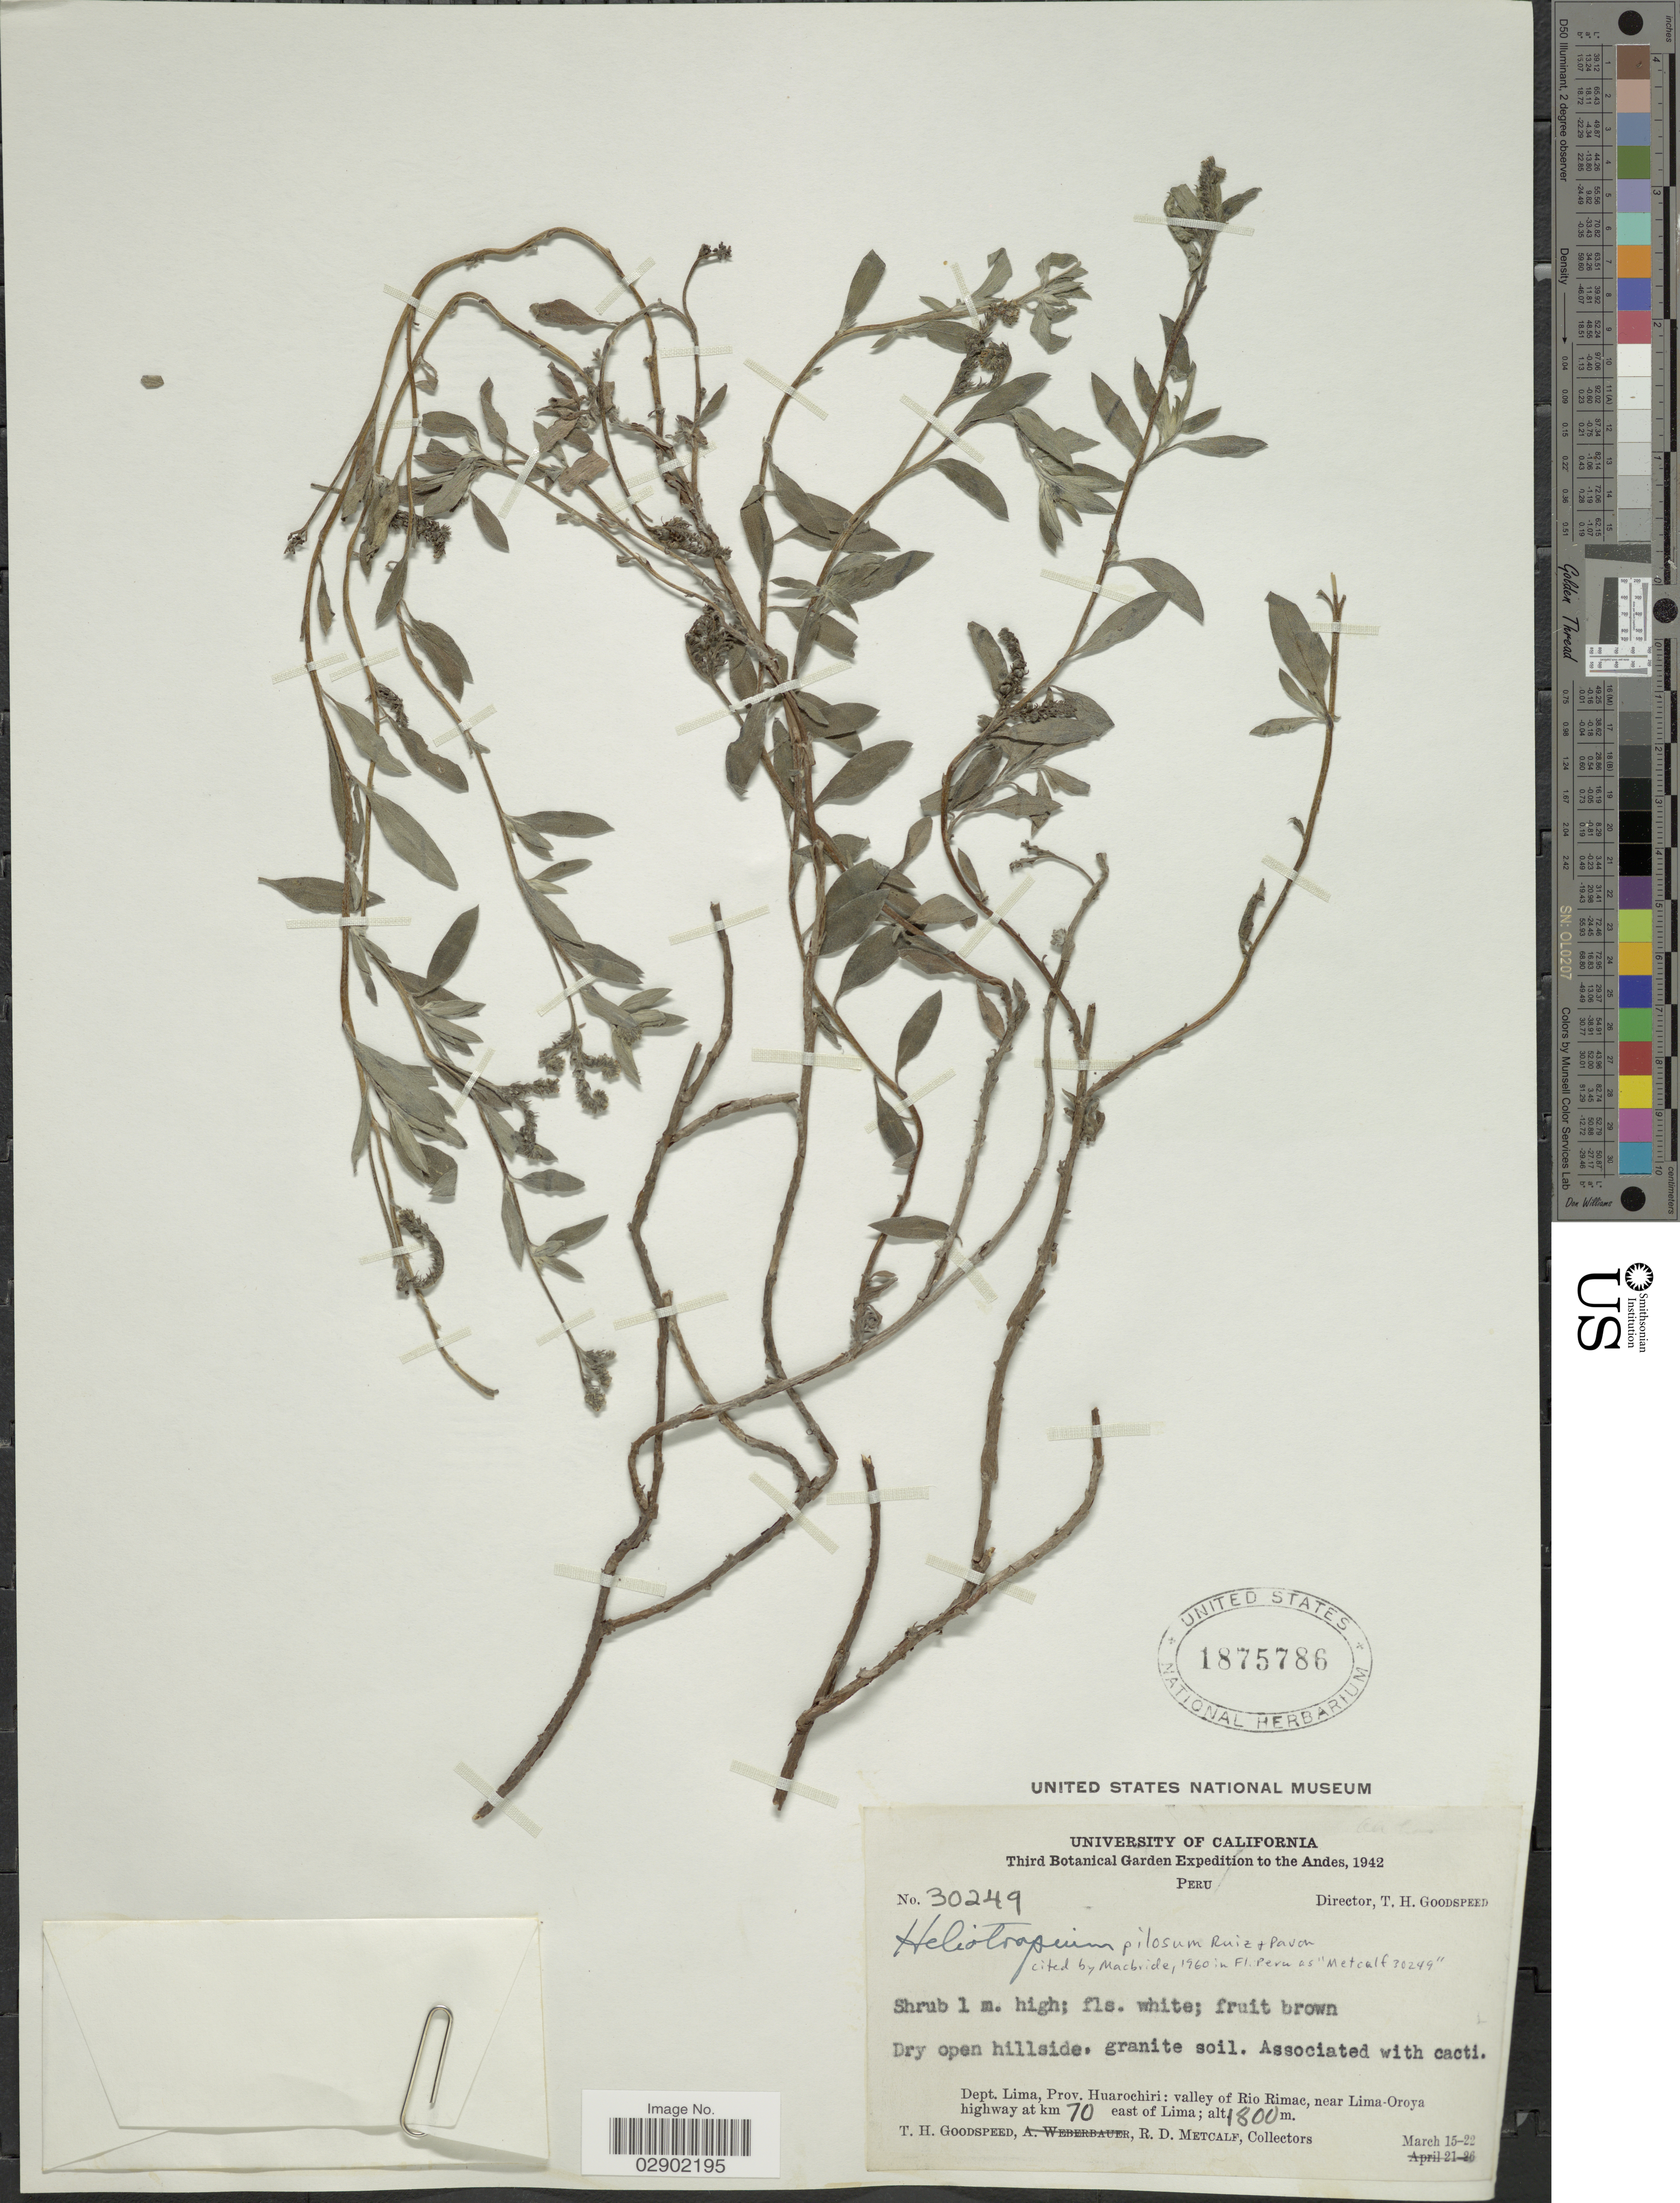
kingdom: Plantae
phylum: Tracheophyta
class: Magnoliopsida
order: Boraginales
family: Heliotropiaceae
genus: Euploca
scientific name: Euploca pilosa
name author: (Ruiz & Pav.)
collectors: T. Goodspeed & R. D. Metcalf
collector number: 30249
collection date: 1942-03-15/1942-03-22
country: Peru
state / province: Lima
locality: Andes. Dept. Lima, Prov. Huarochiri: valley of Rio Rimac, near Lima-Oroya highway at km 70 east of Lima.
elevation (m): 1800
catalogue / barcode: US 1875786